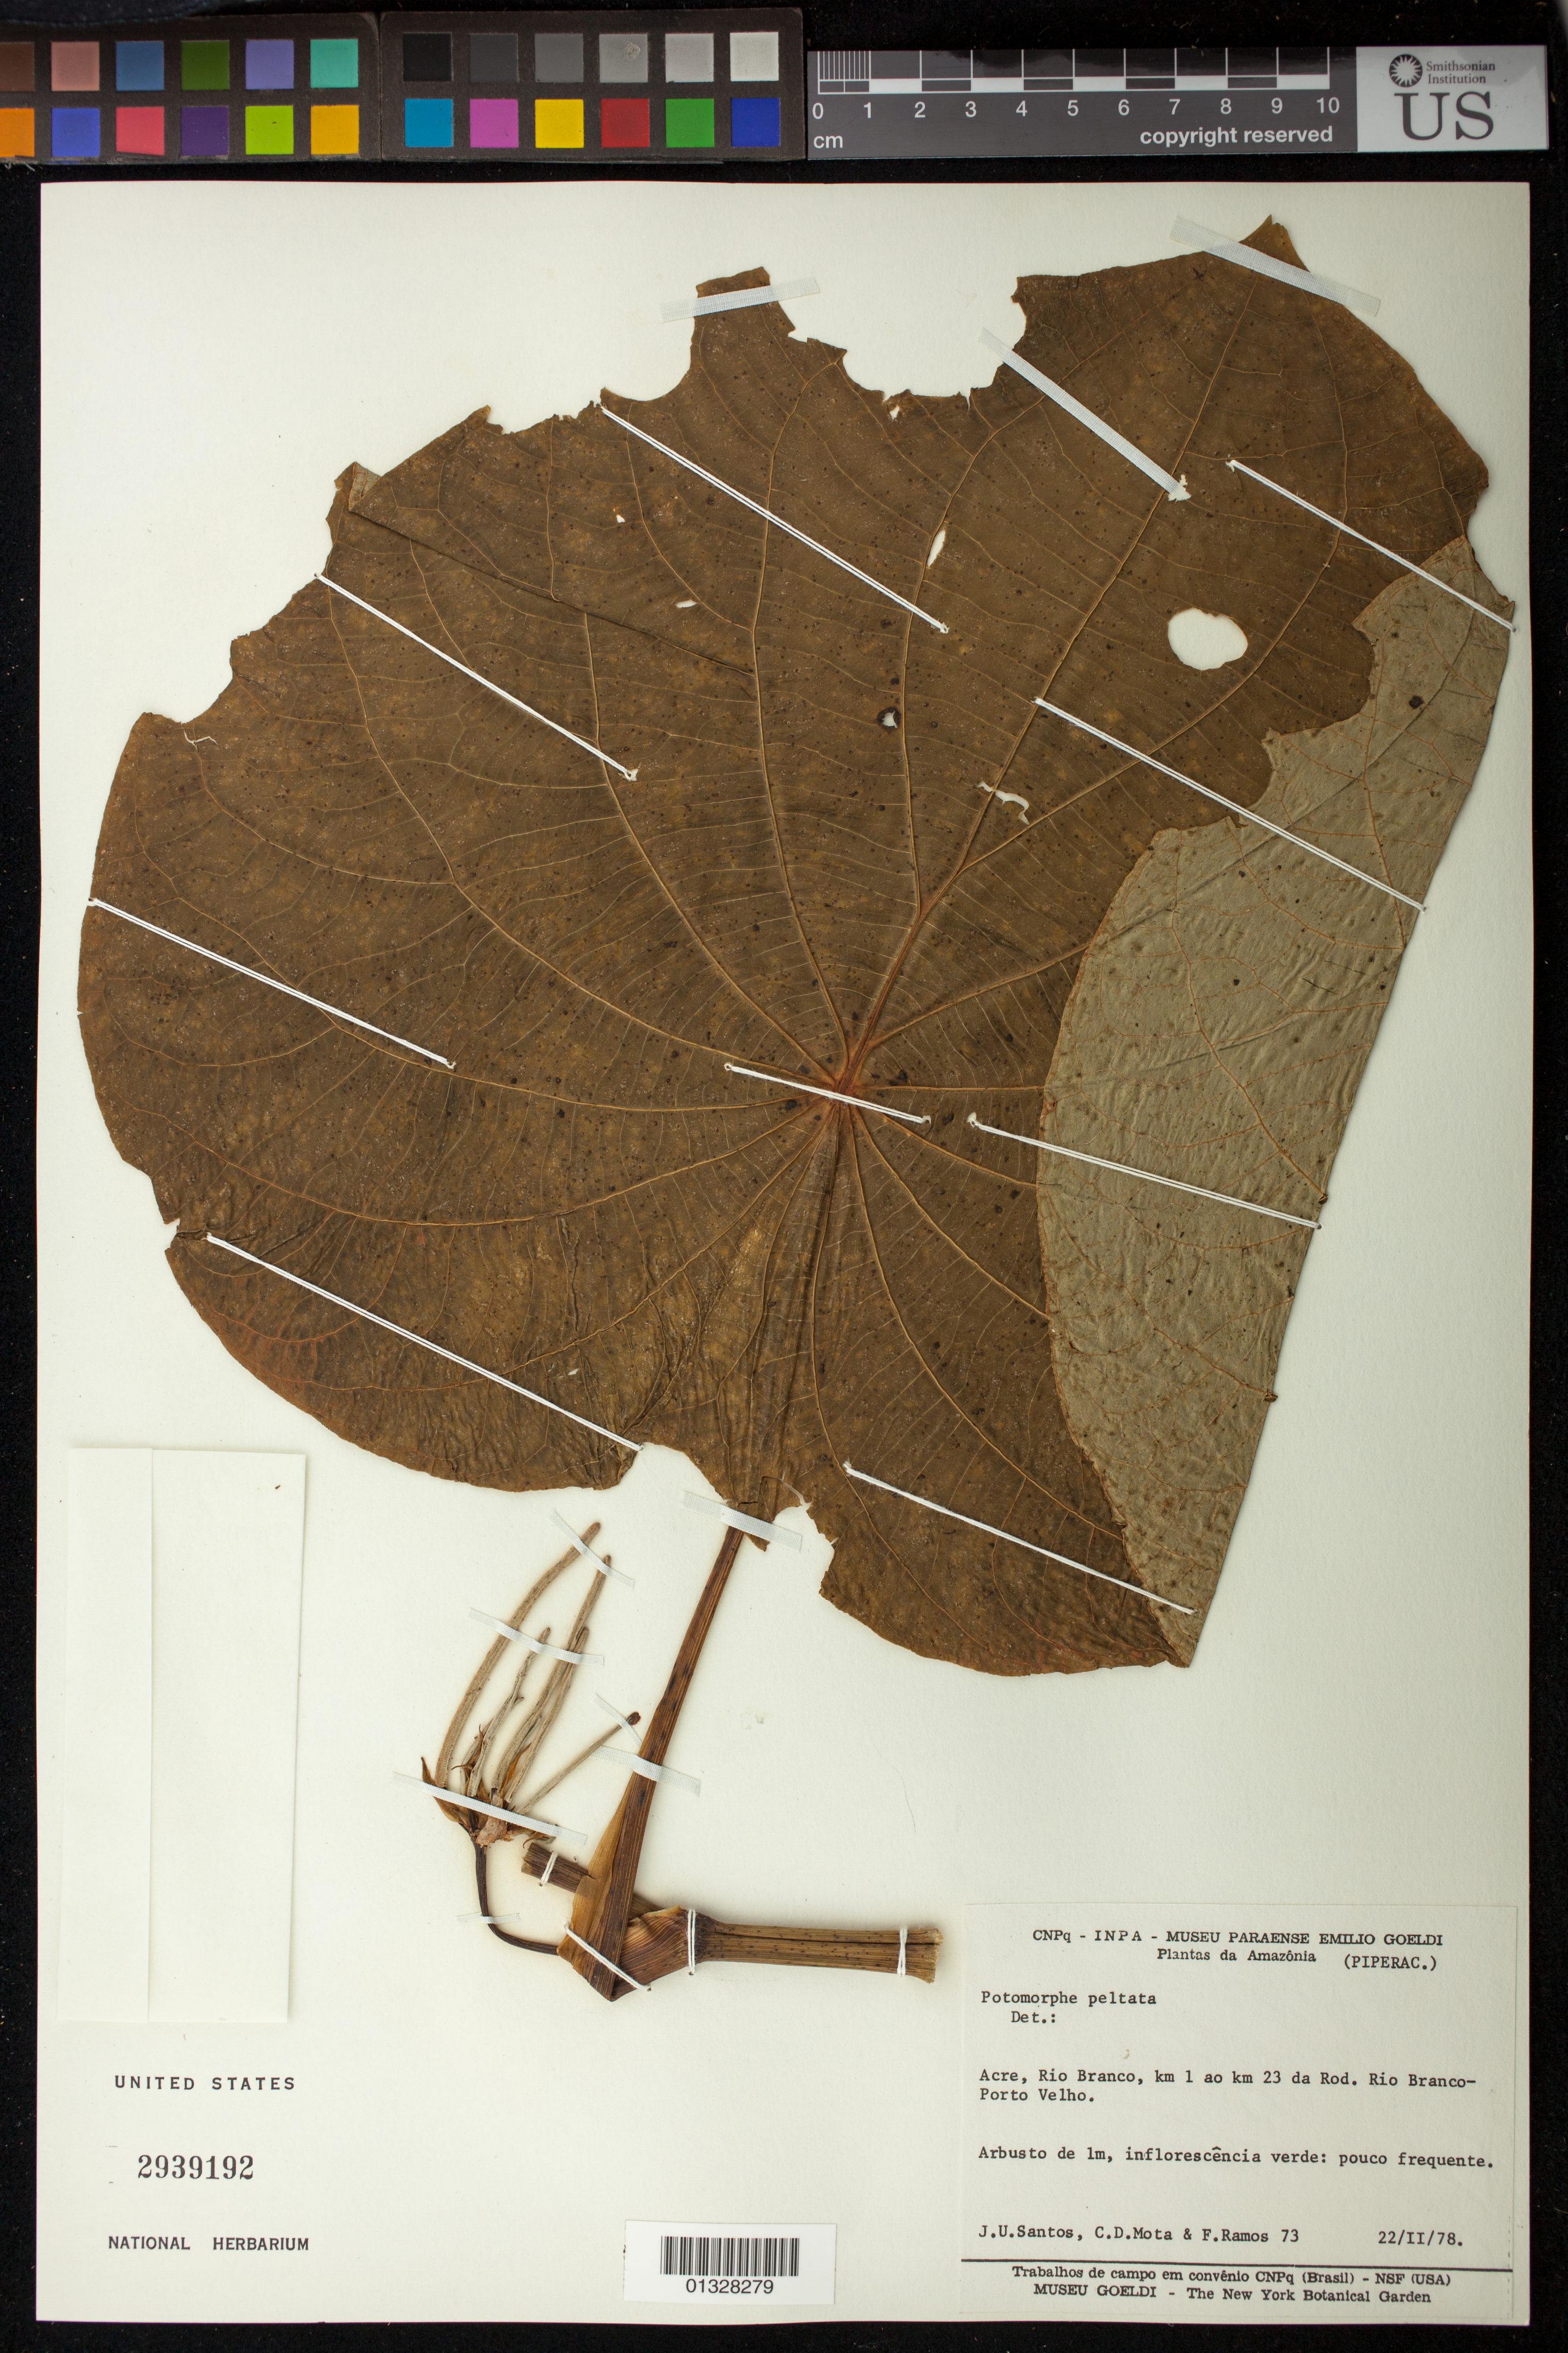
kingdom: Plantae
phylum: Tracheophyta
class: Magnoliopsida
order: Piperales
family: Piperaceae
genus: Piper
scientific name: Piper peltatum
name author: L.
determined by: Strong, M. T., (US), Smithsonian Institution - National Museum of Natural History (UNITED STATES)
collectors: J. U. Santos, C. D. A. Mota & F. Ramos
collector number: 73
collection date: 1978-02-22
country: Brazil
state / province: Acre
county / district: Rio Branco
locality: km 1 ao km 23 da Rod. Rio Branco - Porto Velho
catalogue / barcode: US 2939192